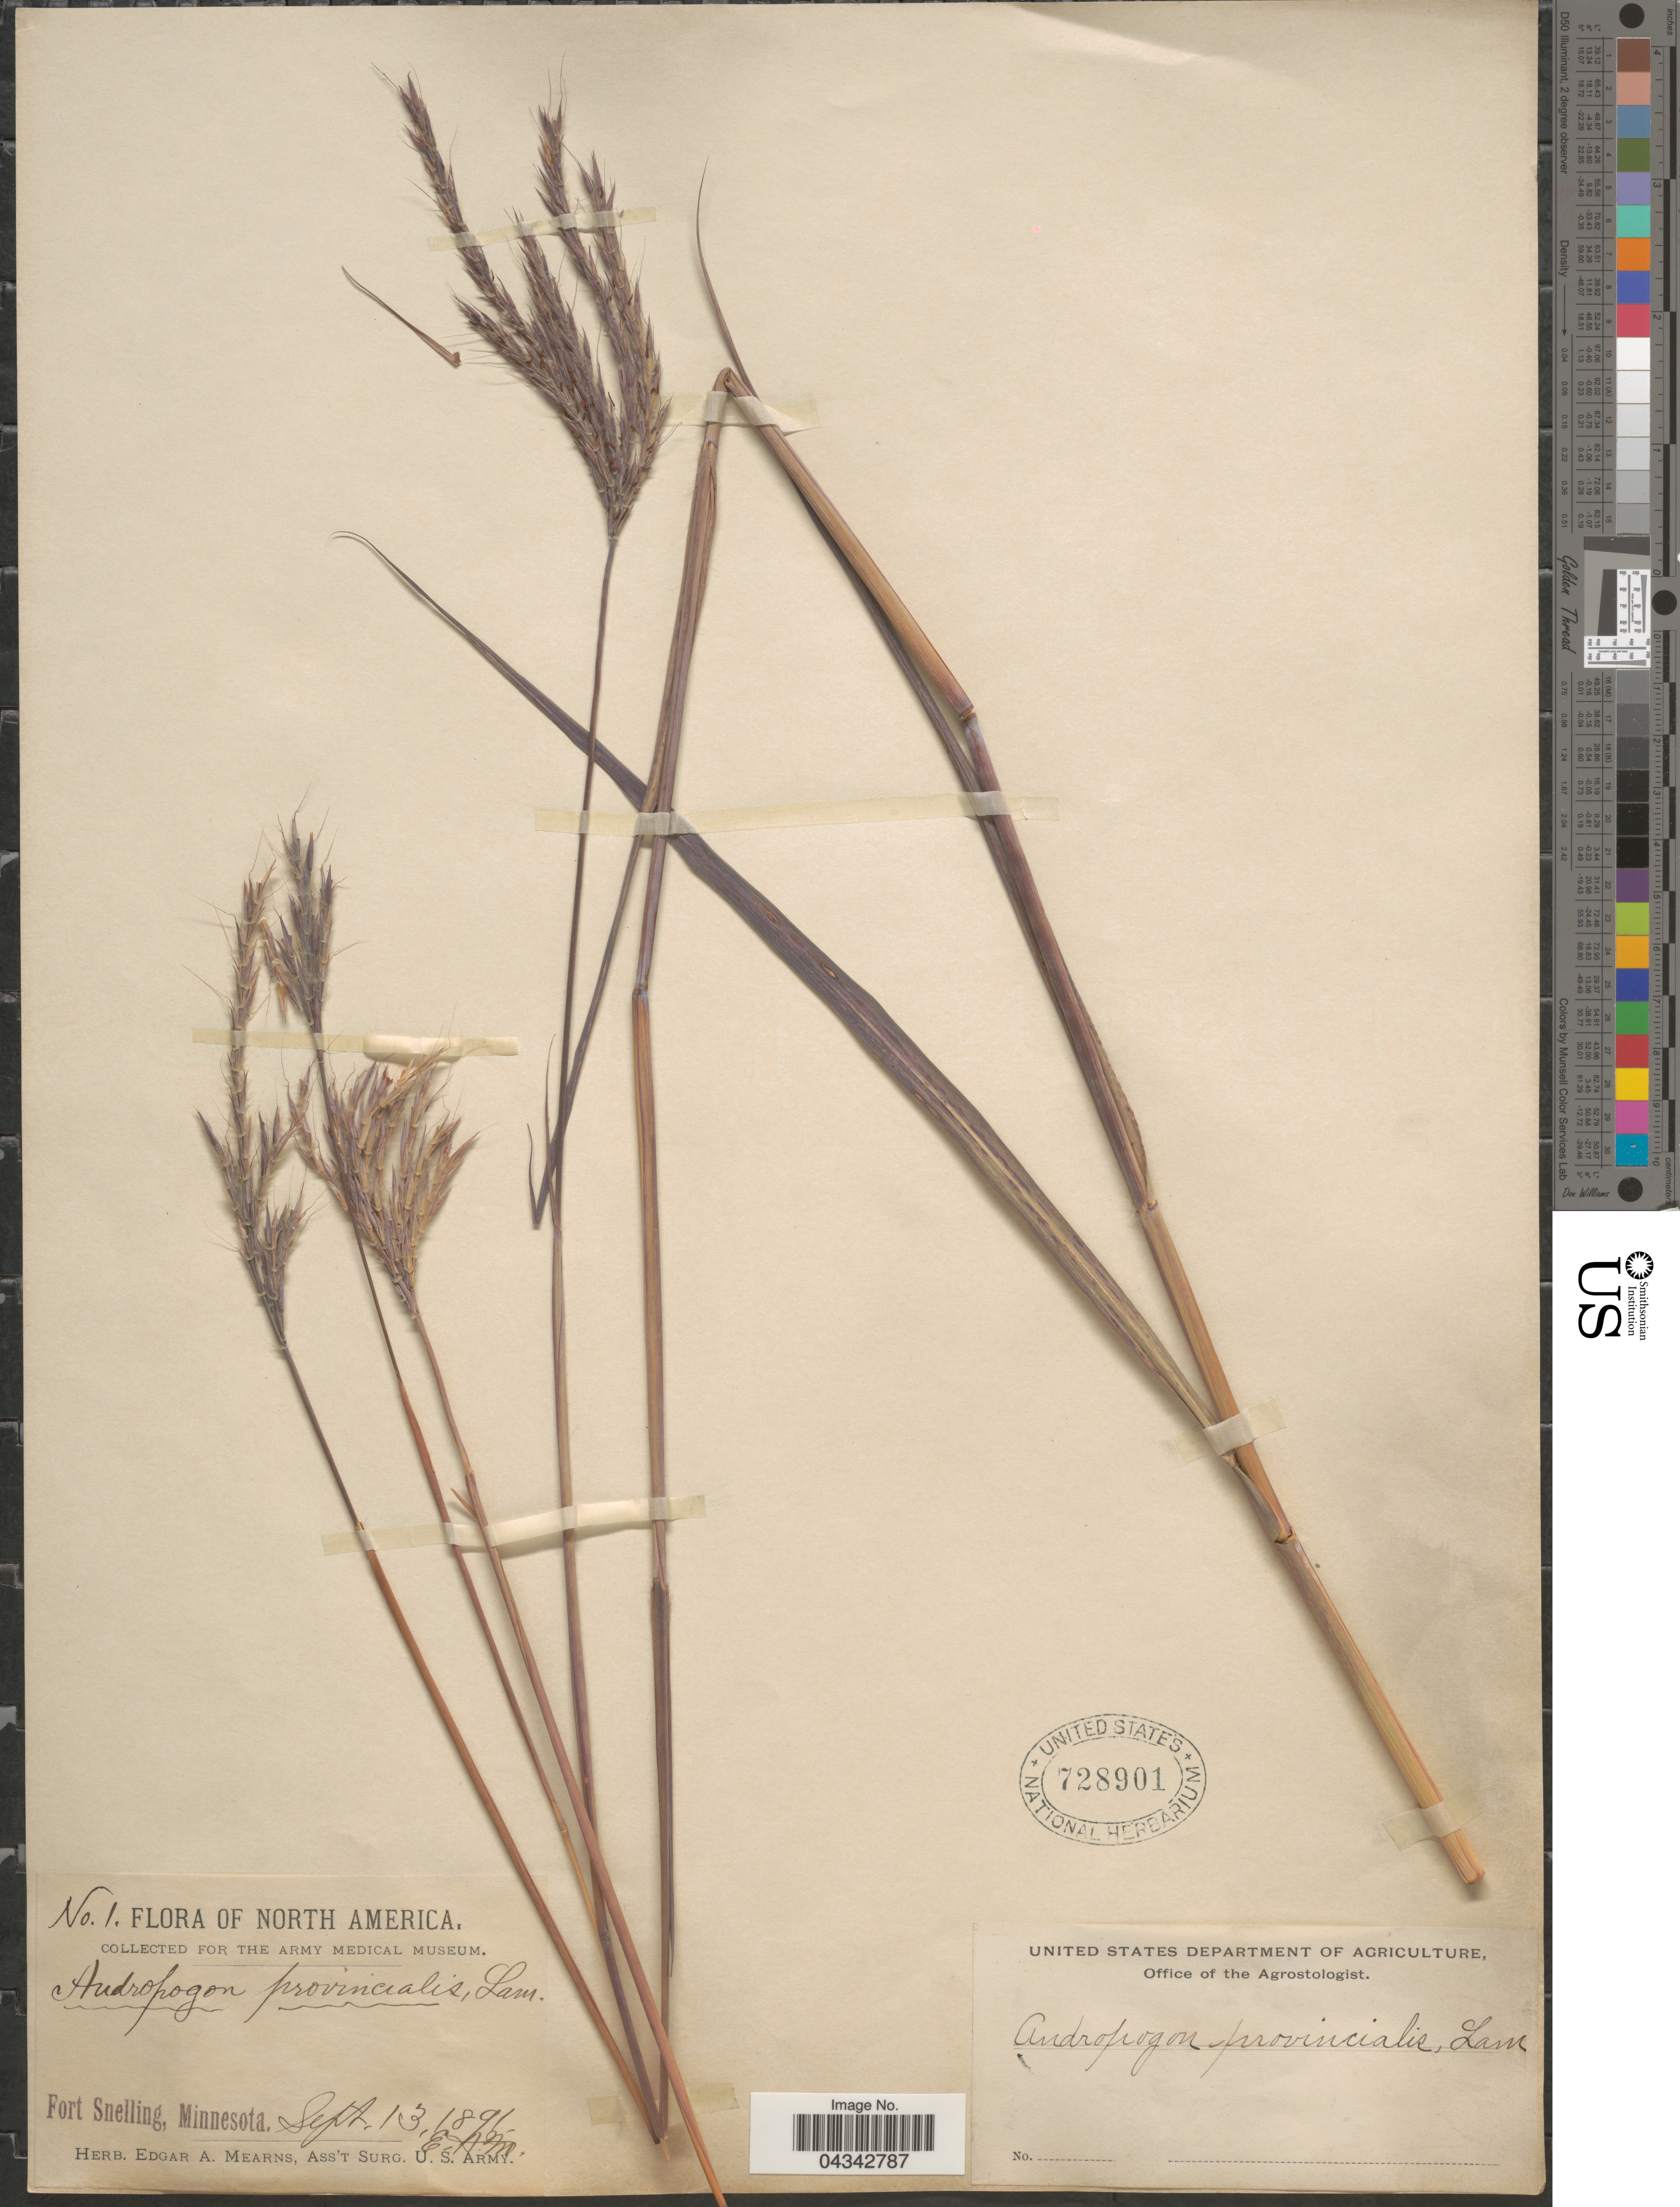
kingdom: Plantae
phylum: Tracheophyta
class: Liliopsida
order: Poales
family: Poaceae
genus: Andropogon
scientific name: Andropogon gerardii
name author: Vitman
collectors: E. A. Mearns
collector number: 1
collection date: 1891-09-13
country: United States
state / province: Minnesota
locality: Fort Snelling.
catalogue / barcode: US 728901